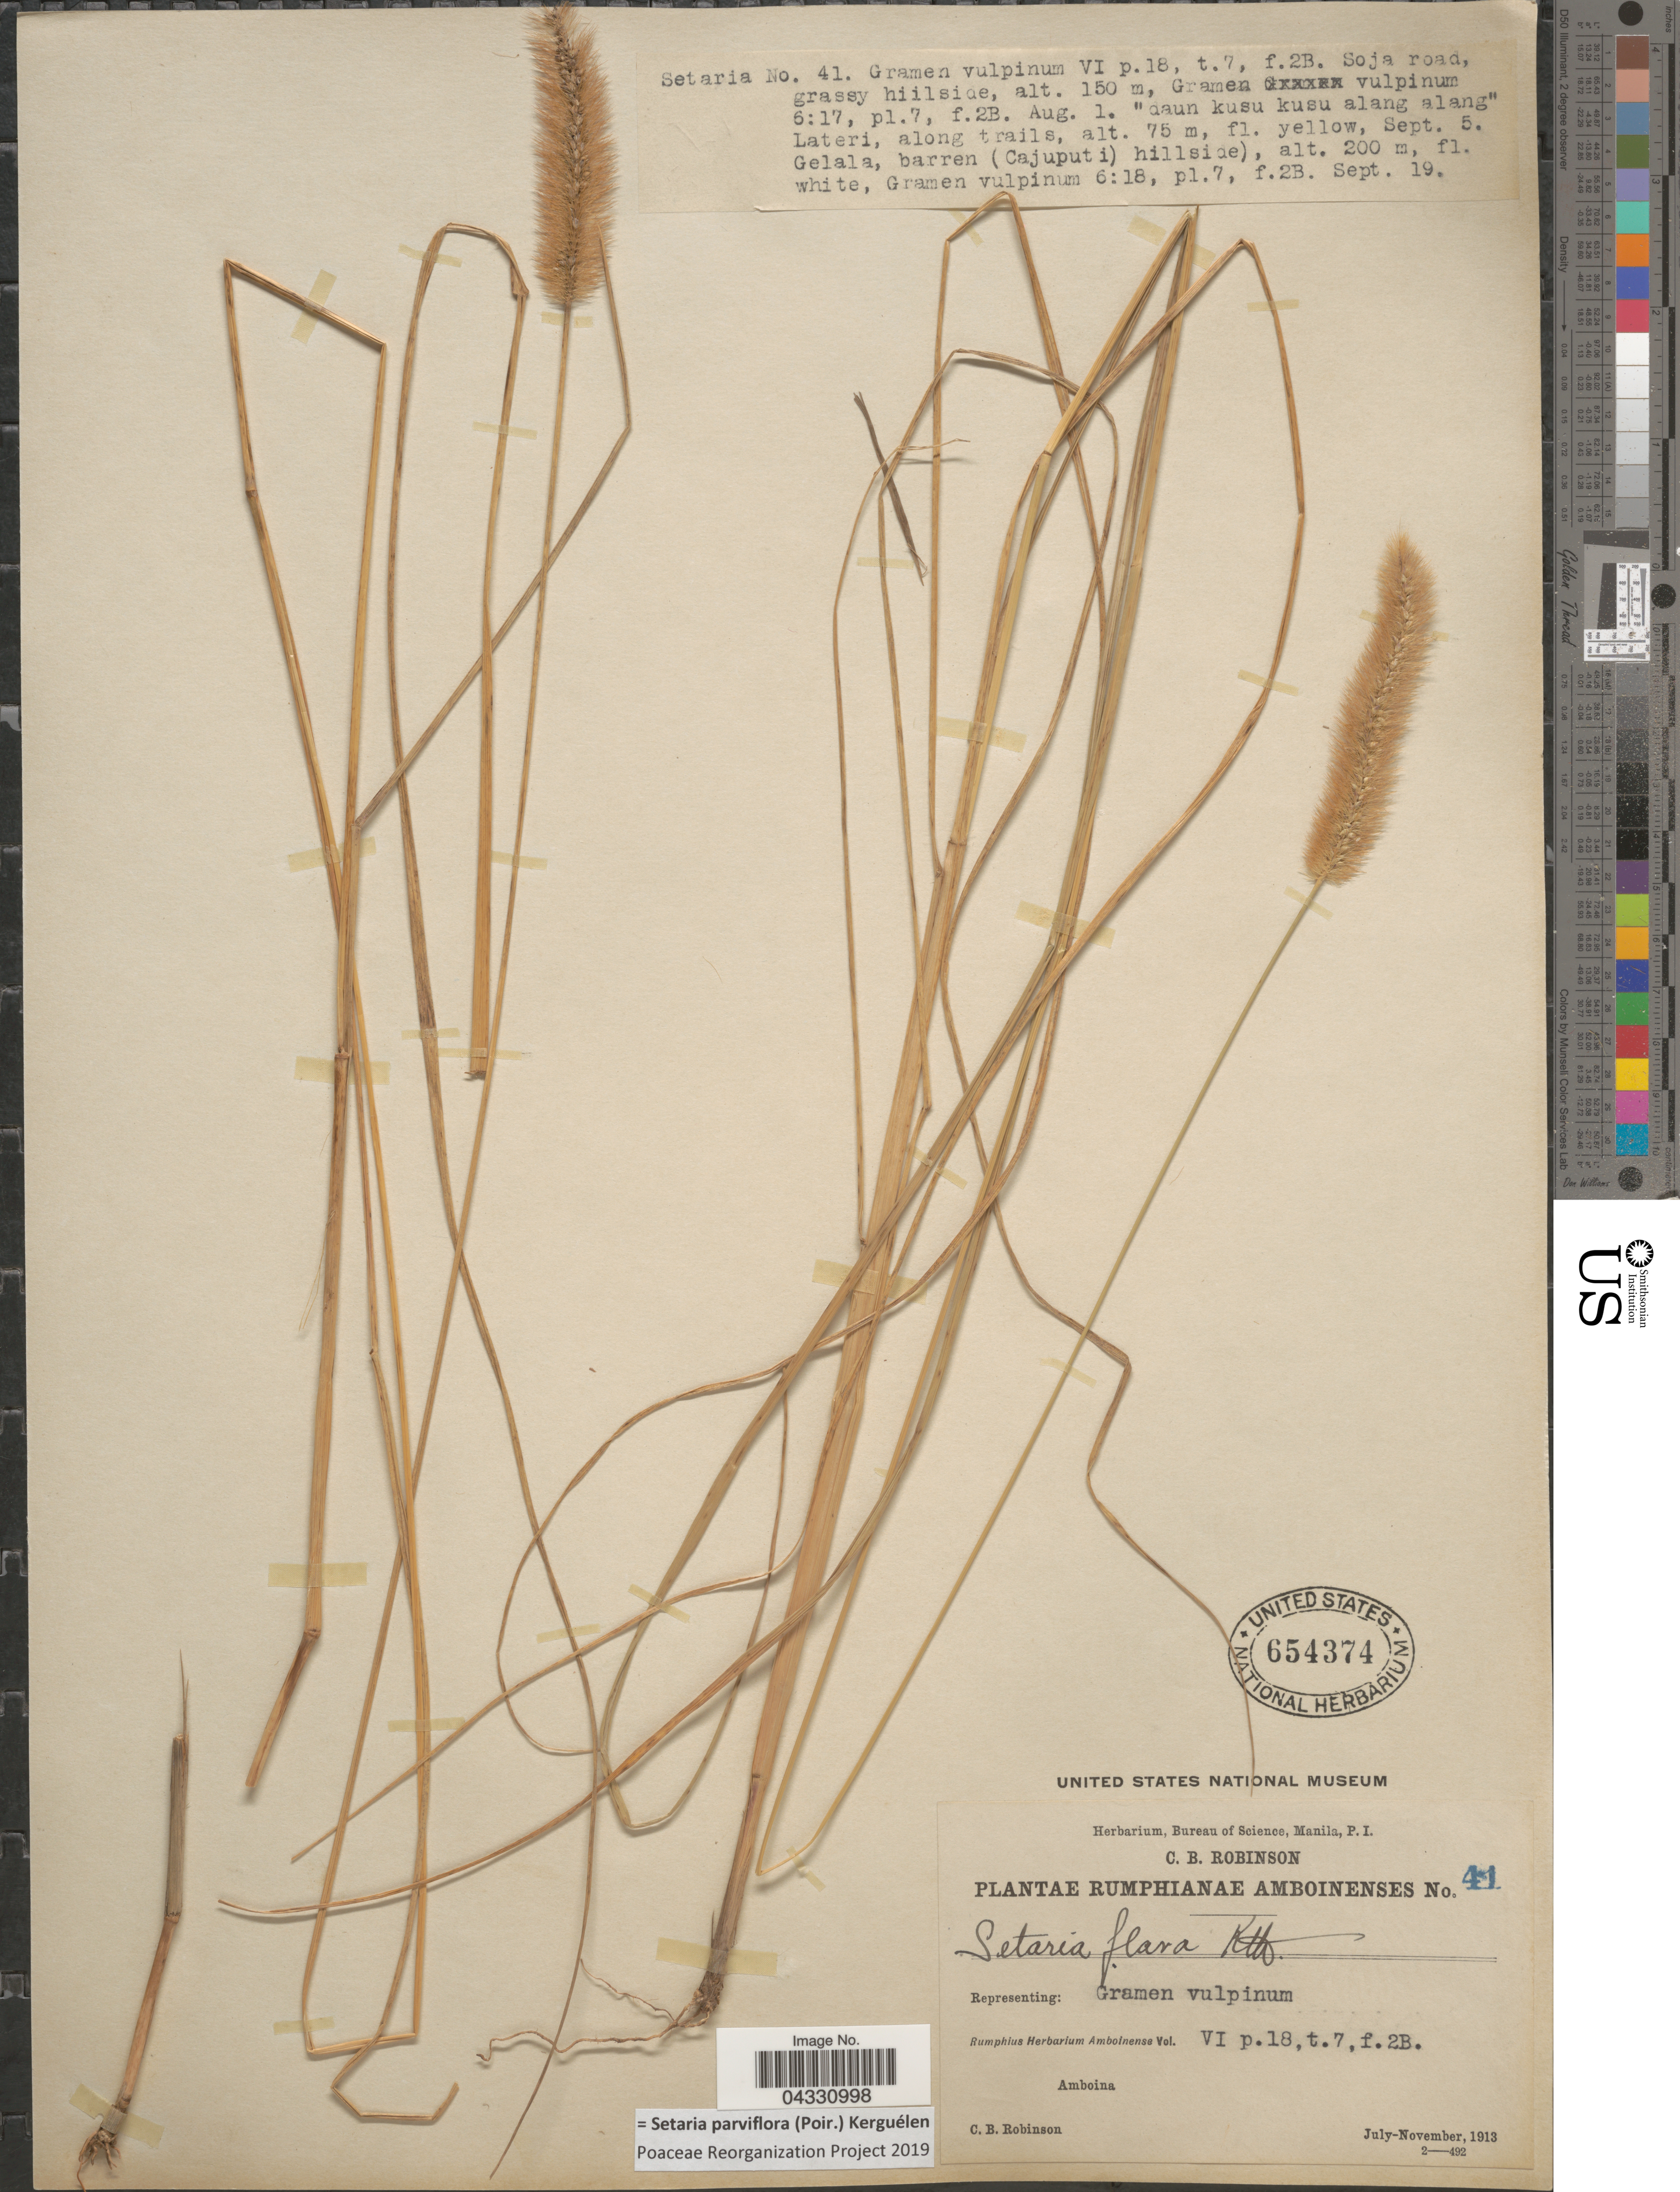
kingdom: Plantae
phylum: Tracheophyta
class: Liliopsida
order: Poales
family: Poaceae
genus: Setaria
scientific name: Setaria parviflora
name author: (Poir.) Kerguélen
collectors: C. Robinson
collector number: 41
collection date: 1913-07/1913-11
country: Indonesia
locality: Rumphianae Amboinenses. Amboina.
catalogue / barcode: US 654374